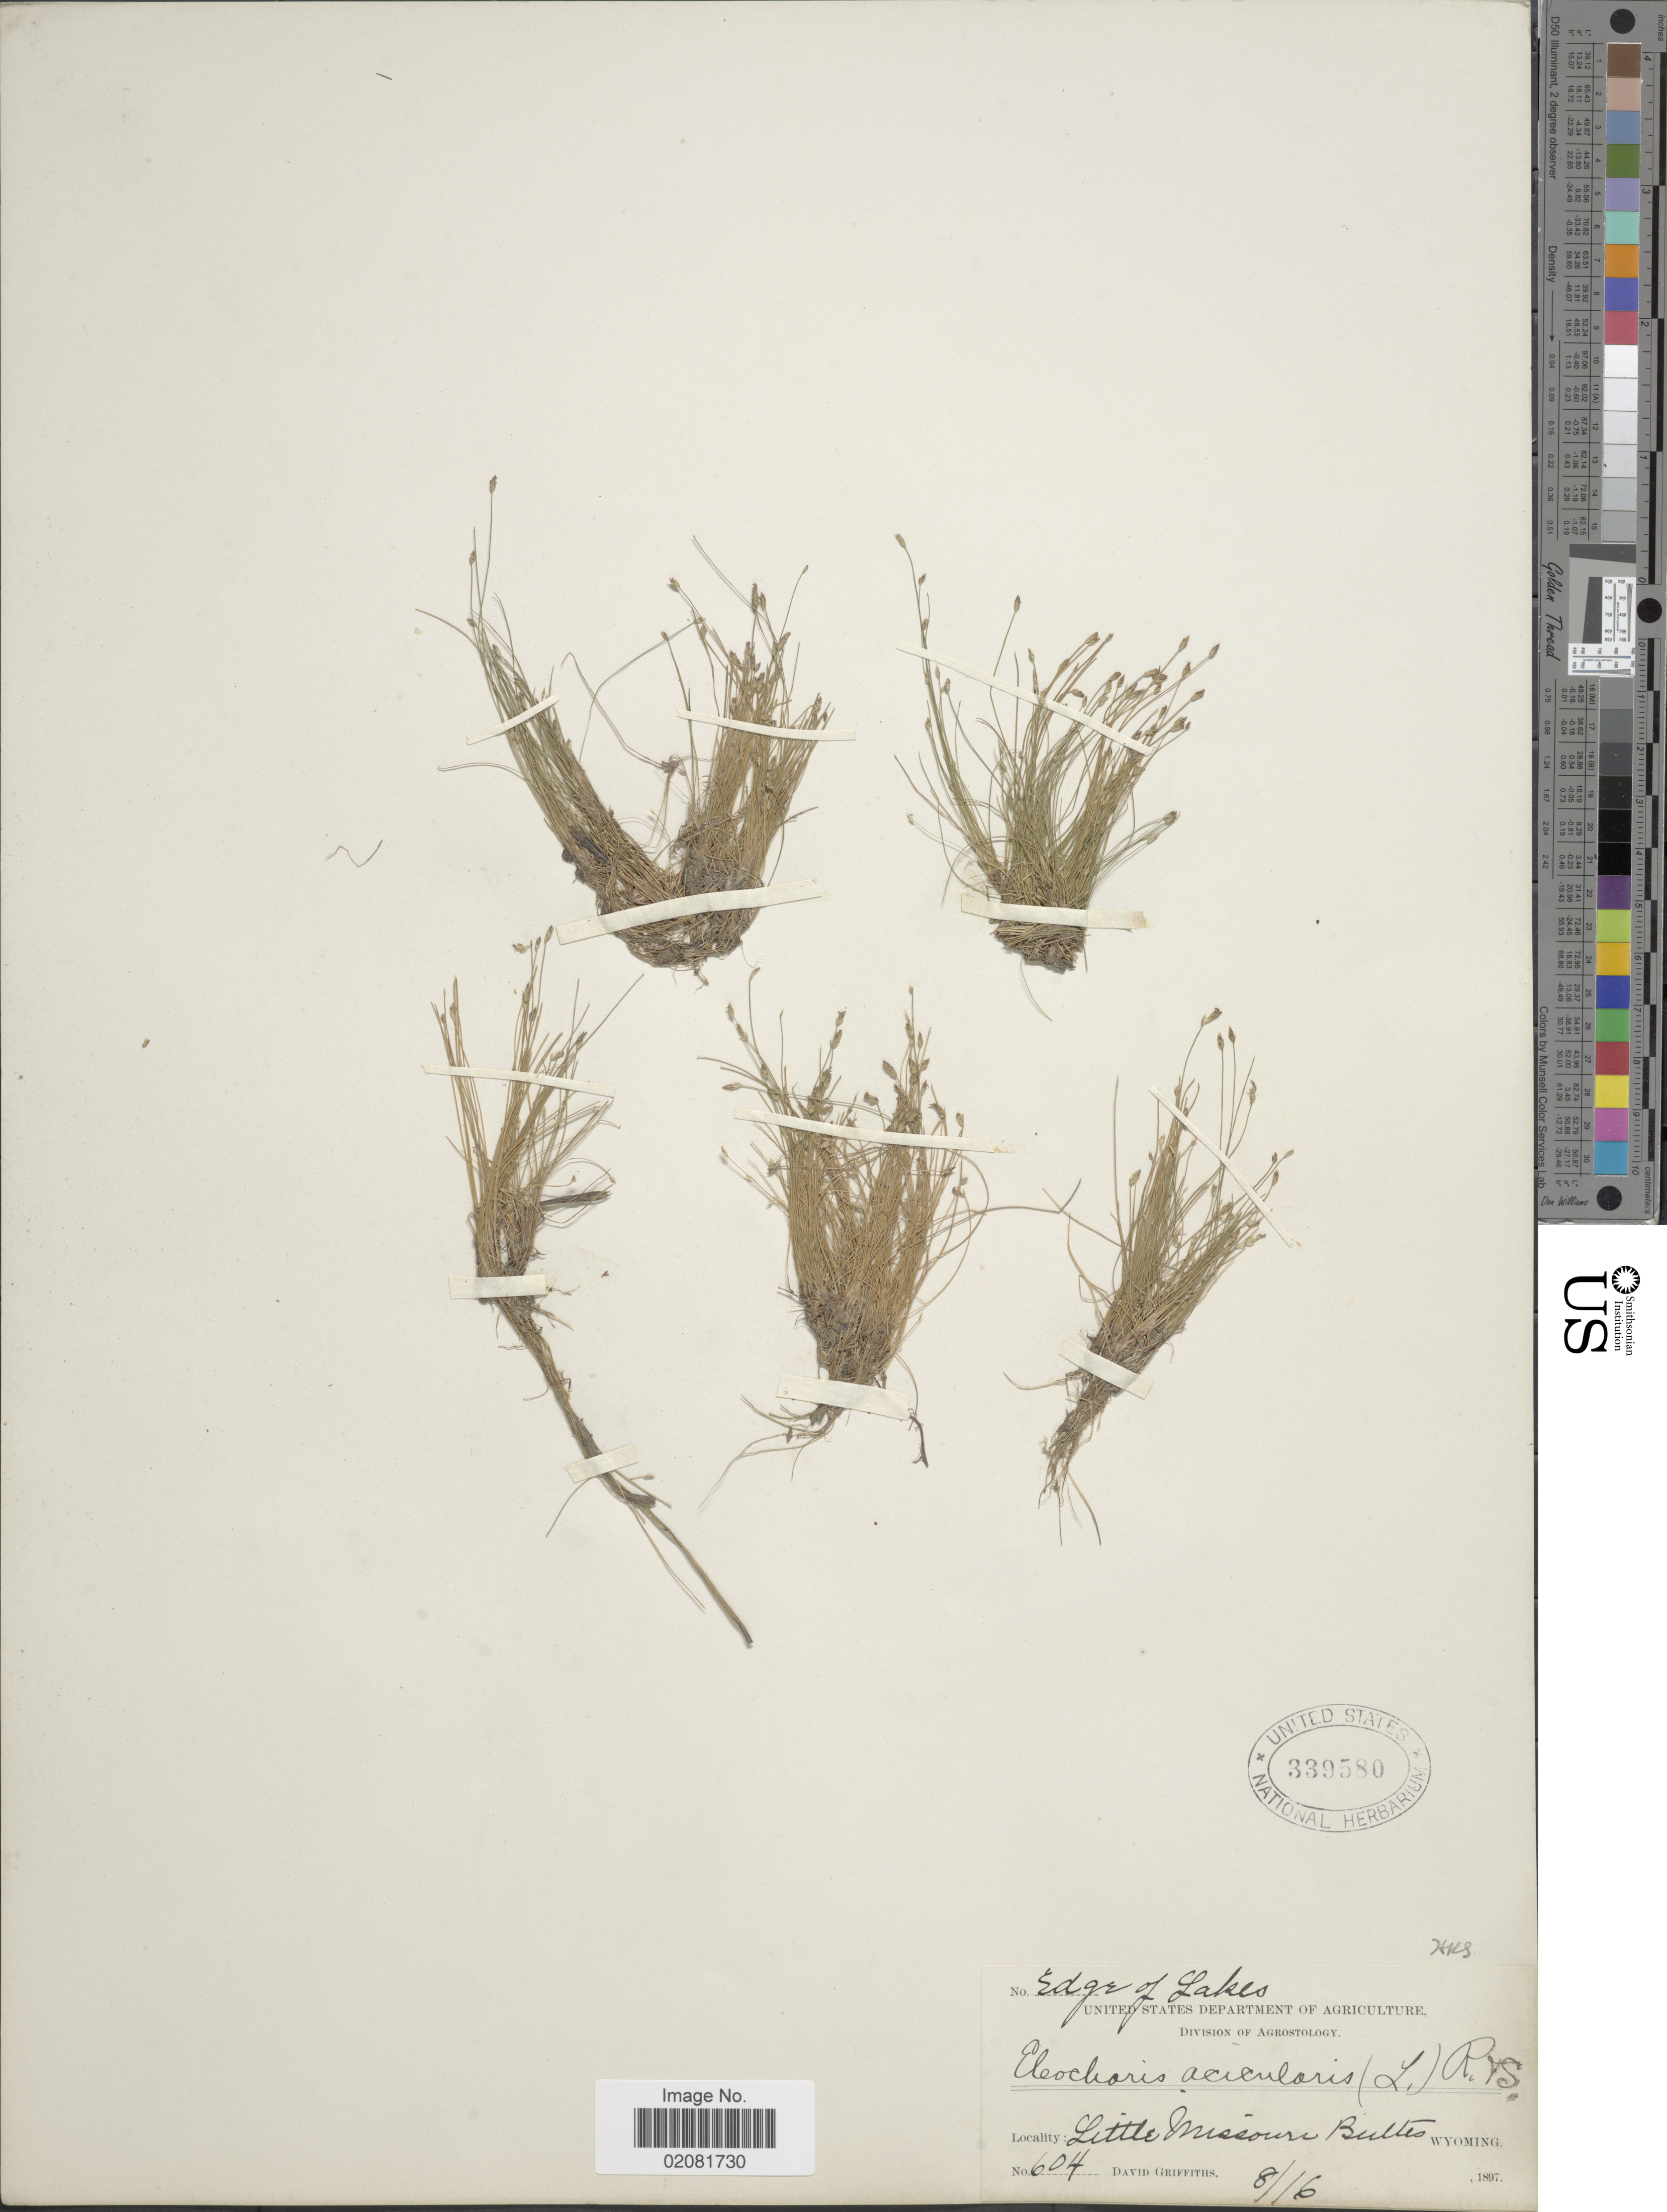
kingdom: Plantae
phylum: Tracheophyta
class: Liliopsida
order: Poales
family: Cyperaceae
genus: Eleocharis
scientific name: Eleocharis acicularis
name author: (L.) Roem. & Schult.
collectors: D. Griffiths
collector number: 604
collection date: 1897-08-16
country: United States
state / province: Wyoming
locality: Little Missouri Buttes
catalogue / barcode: US 339580